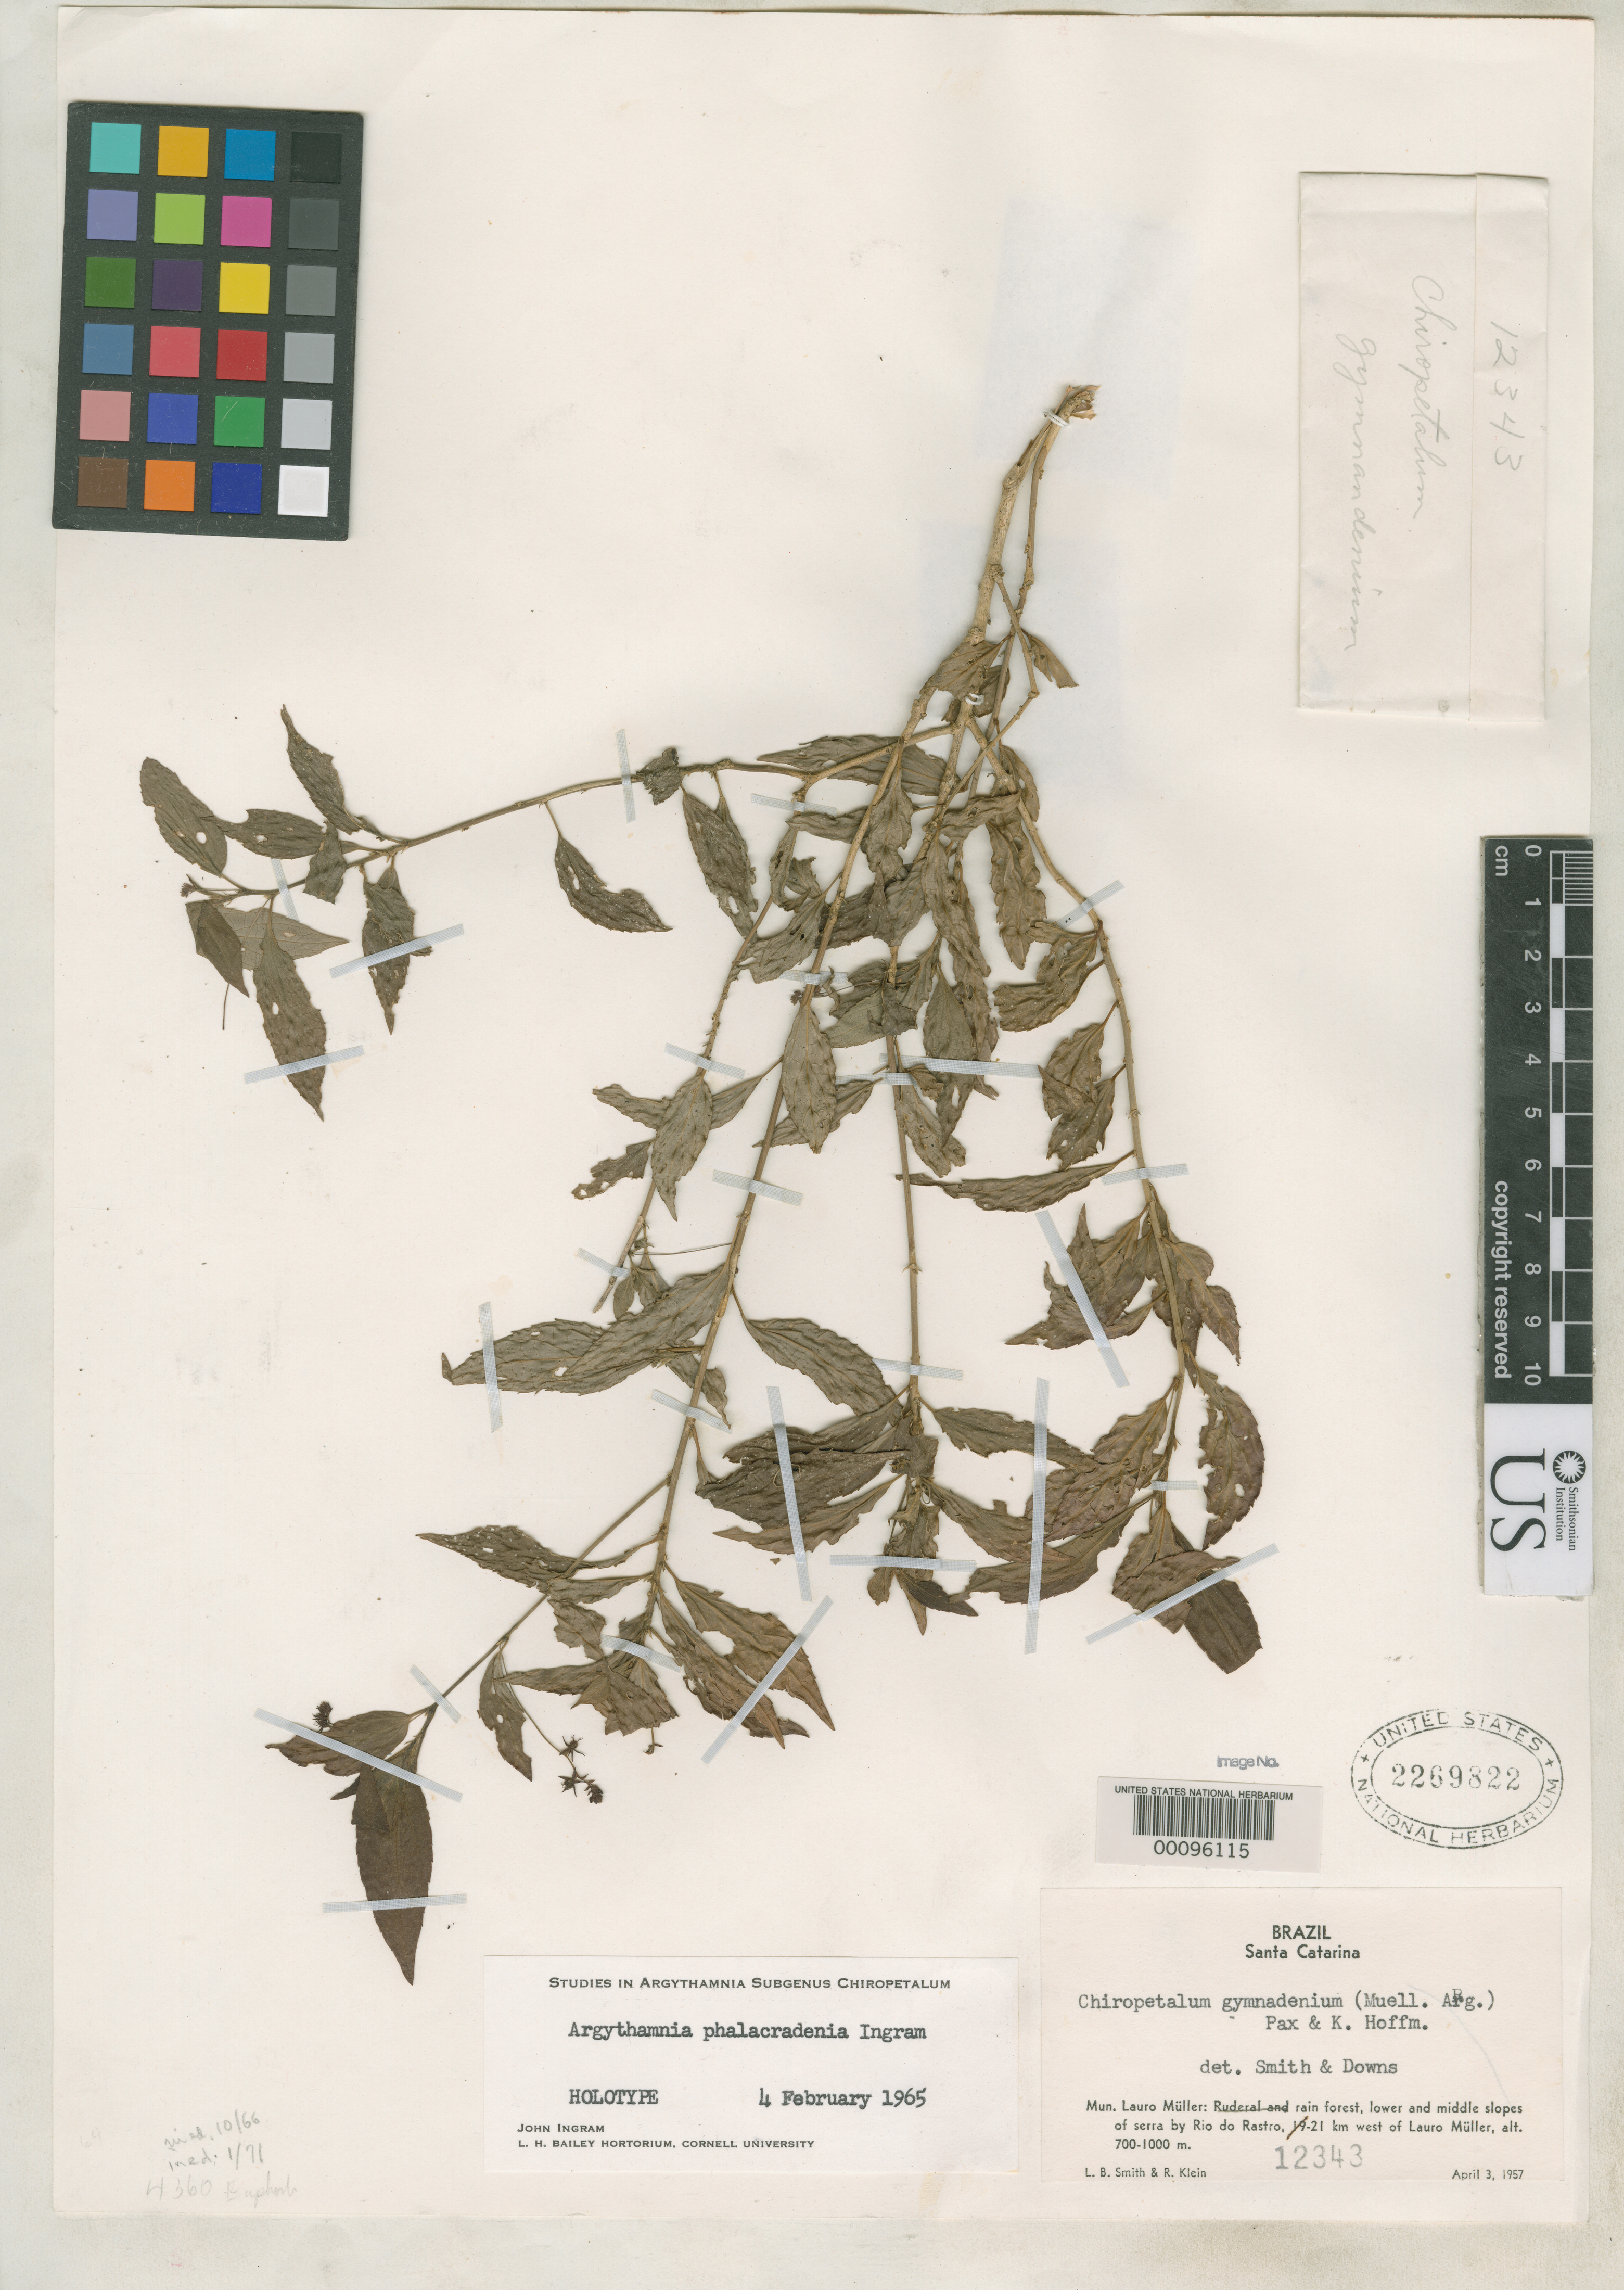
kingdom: Plantae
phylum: Tracheophyta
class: Magnoliopsida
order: Malpighiales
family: Euphorbiaceae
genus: Argythamnia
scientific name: Argythamnia phalacradenia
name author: Ingram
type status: Holotype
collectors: L. Smith & R. M. Klein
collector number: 12343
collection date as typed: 03 Apr 1957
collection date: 1957-04-03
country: Brazil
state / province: Santa Catarina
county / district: Lauro Müller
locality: West of Lauro Müller, Rio do Rastro.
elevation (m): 700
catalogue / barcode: US 2269822